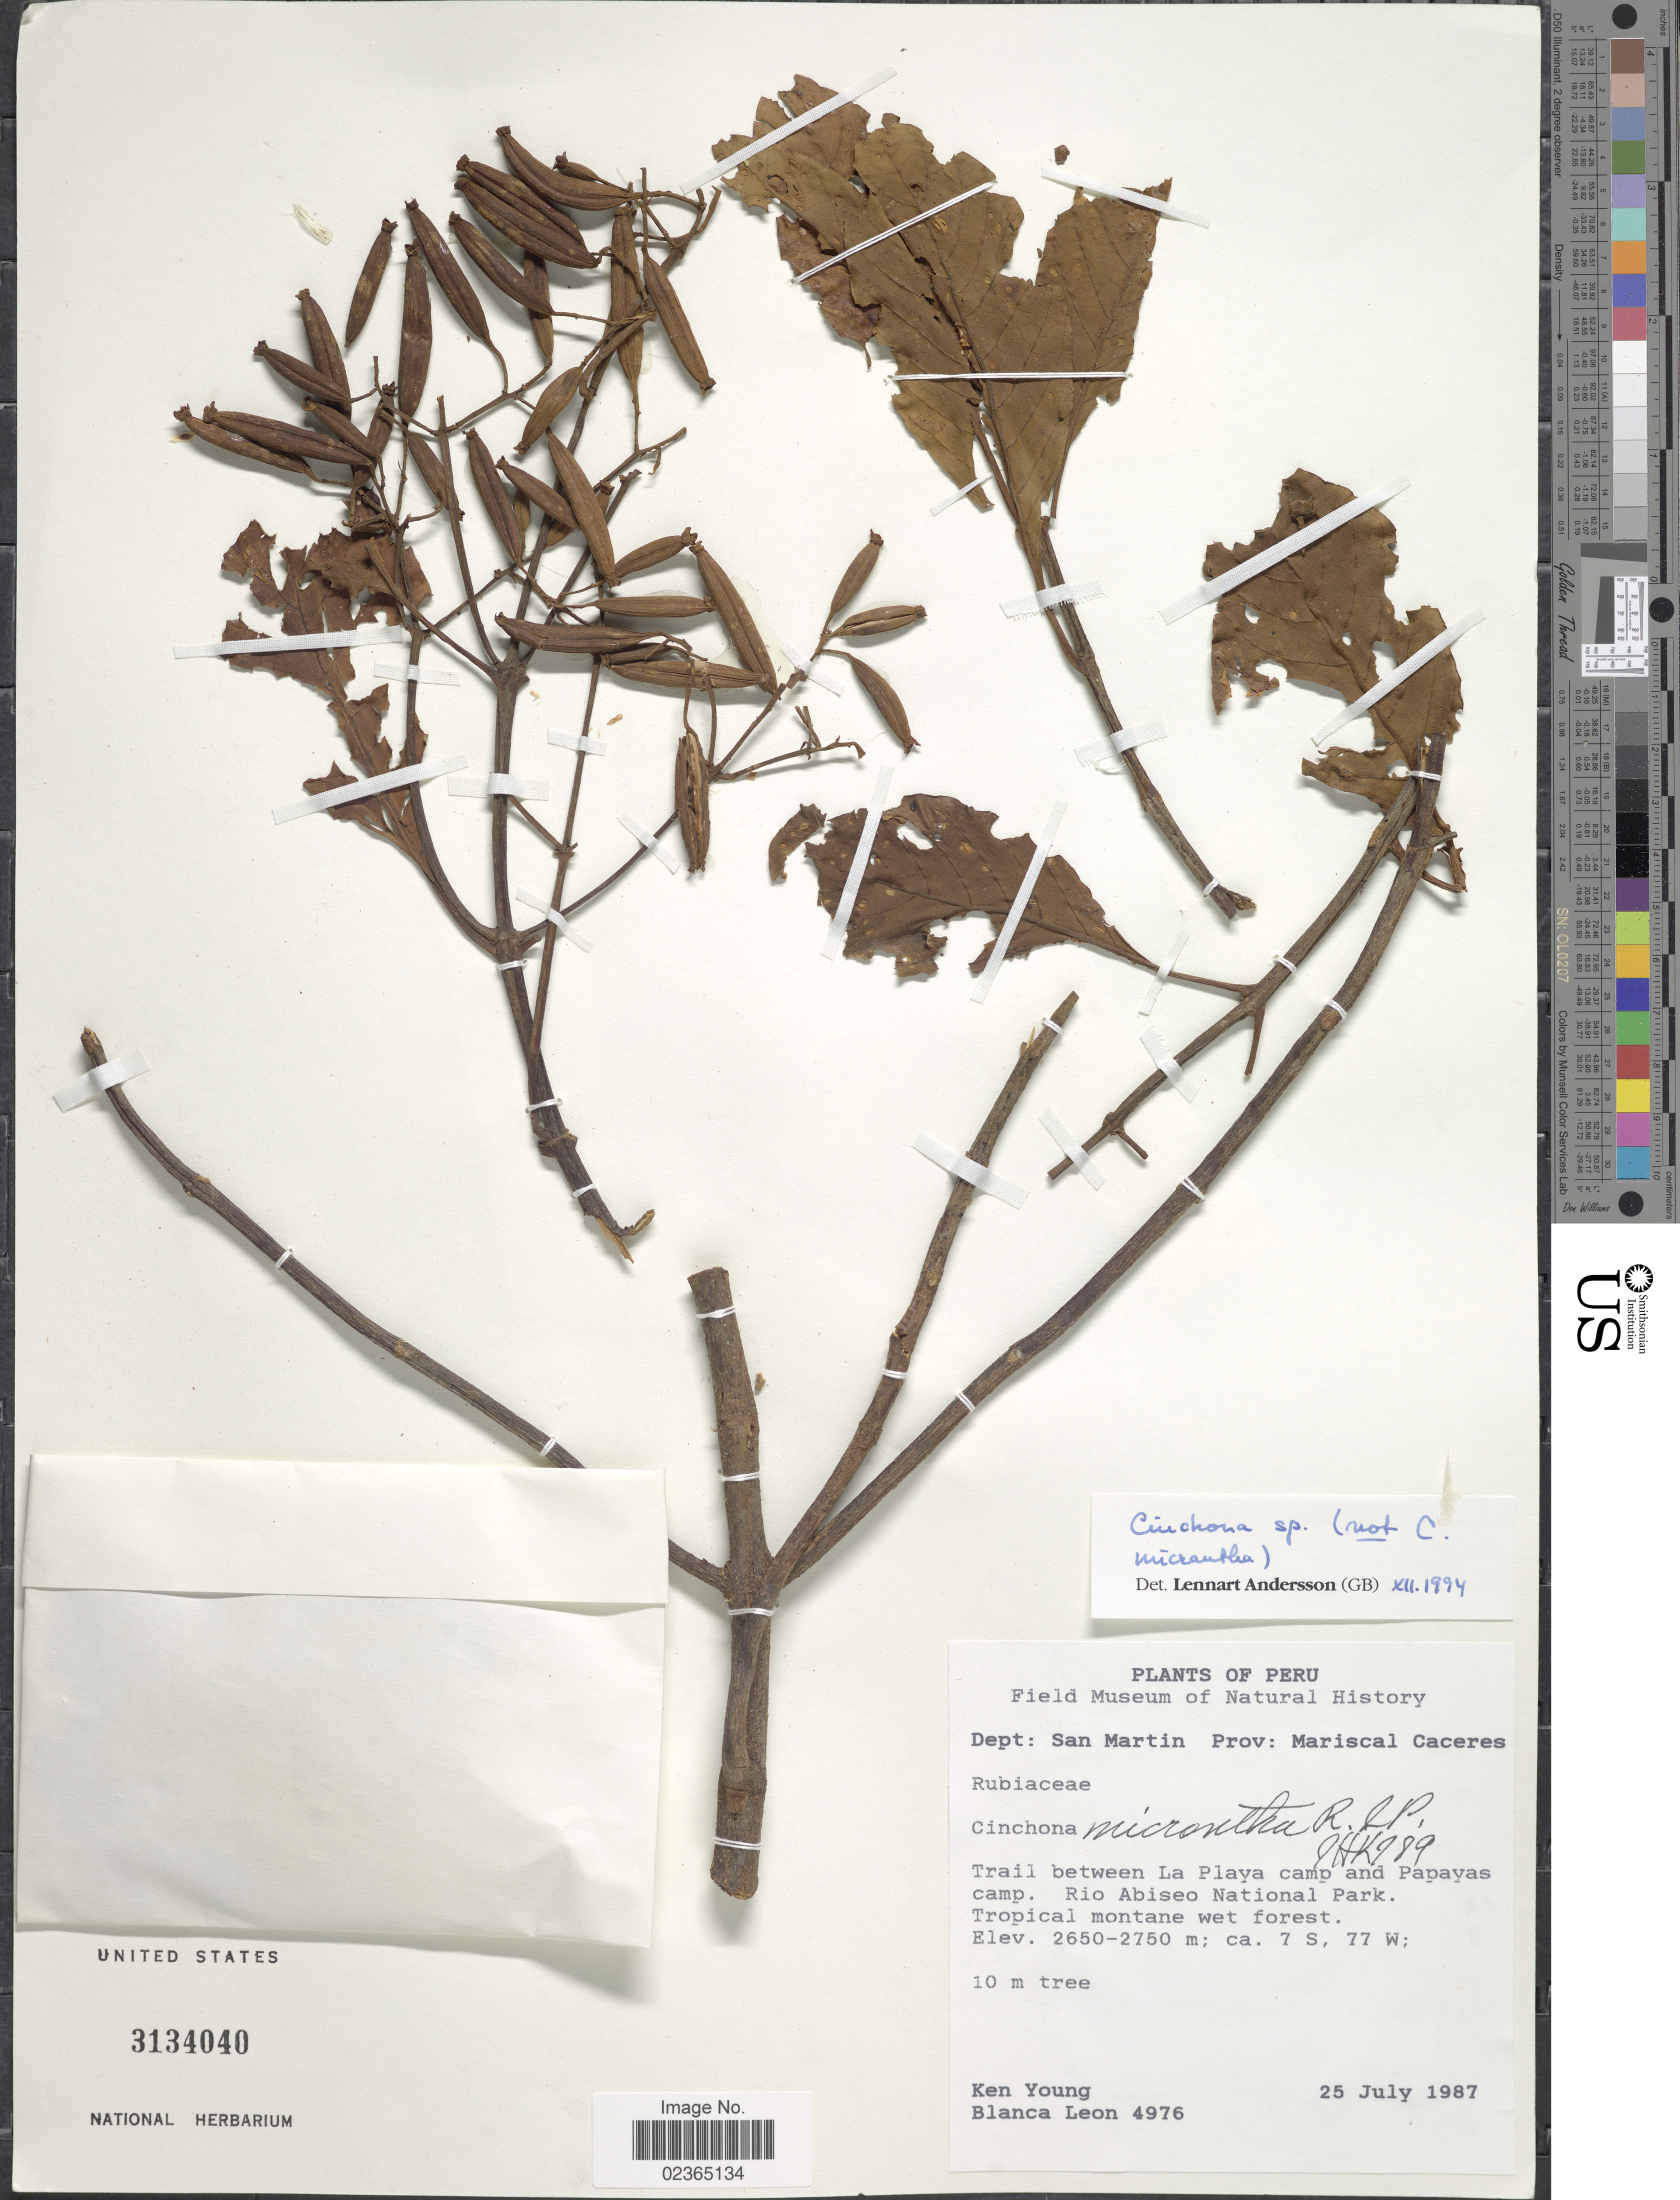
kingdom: Plantae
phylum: Tracheophyta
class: Magnoliopsida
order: Gentianales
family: Rubiaceae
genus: Cinchona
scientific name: Cinchona sp.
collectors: K. Young & B. León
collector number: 4976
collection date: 1987-07-25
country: Peru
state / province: San Martín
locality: Prov. Mariscal Caceres, Trail between La Playa camp and Papayas camp. Rio Abiseo National Park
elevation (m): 2650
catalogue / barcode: US 3134040